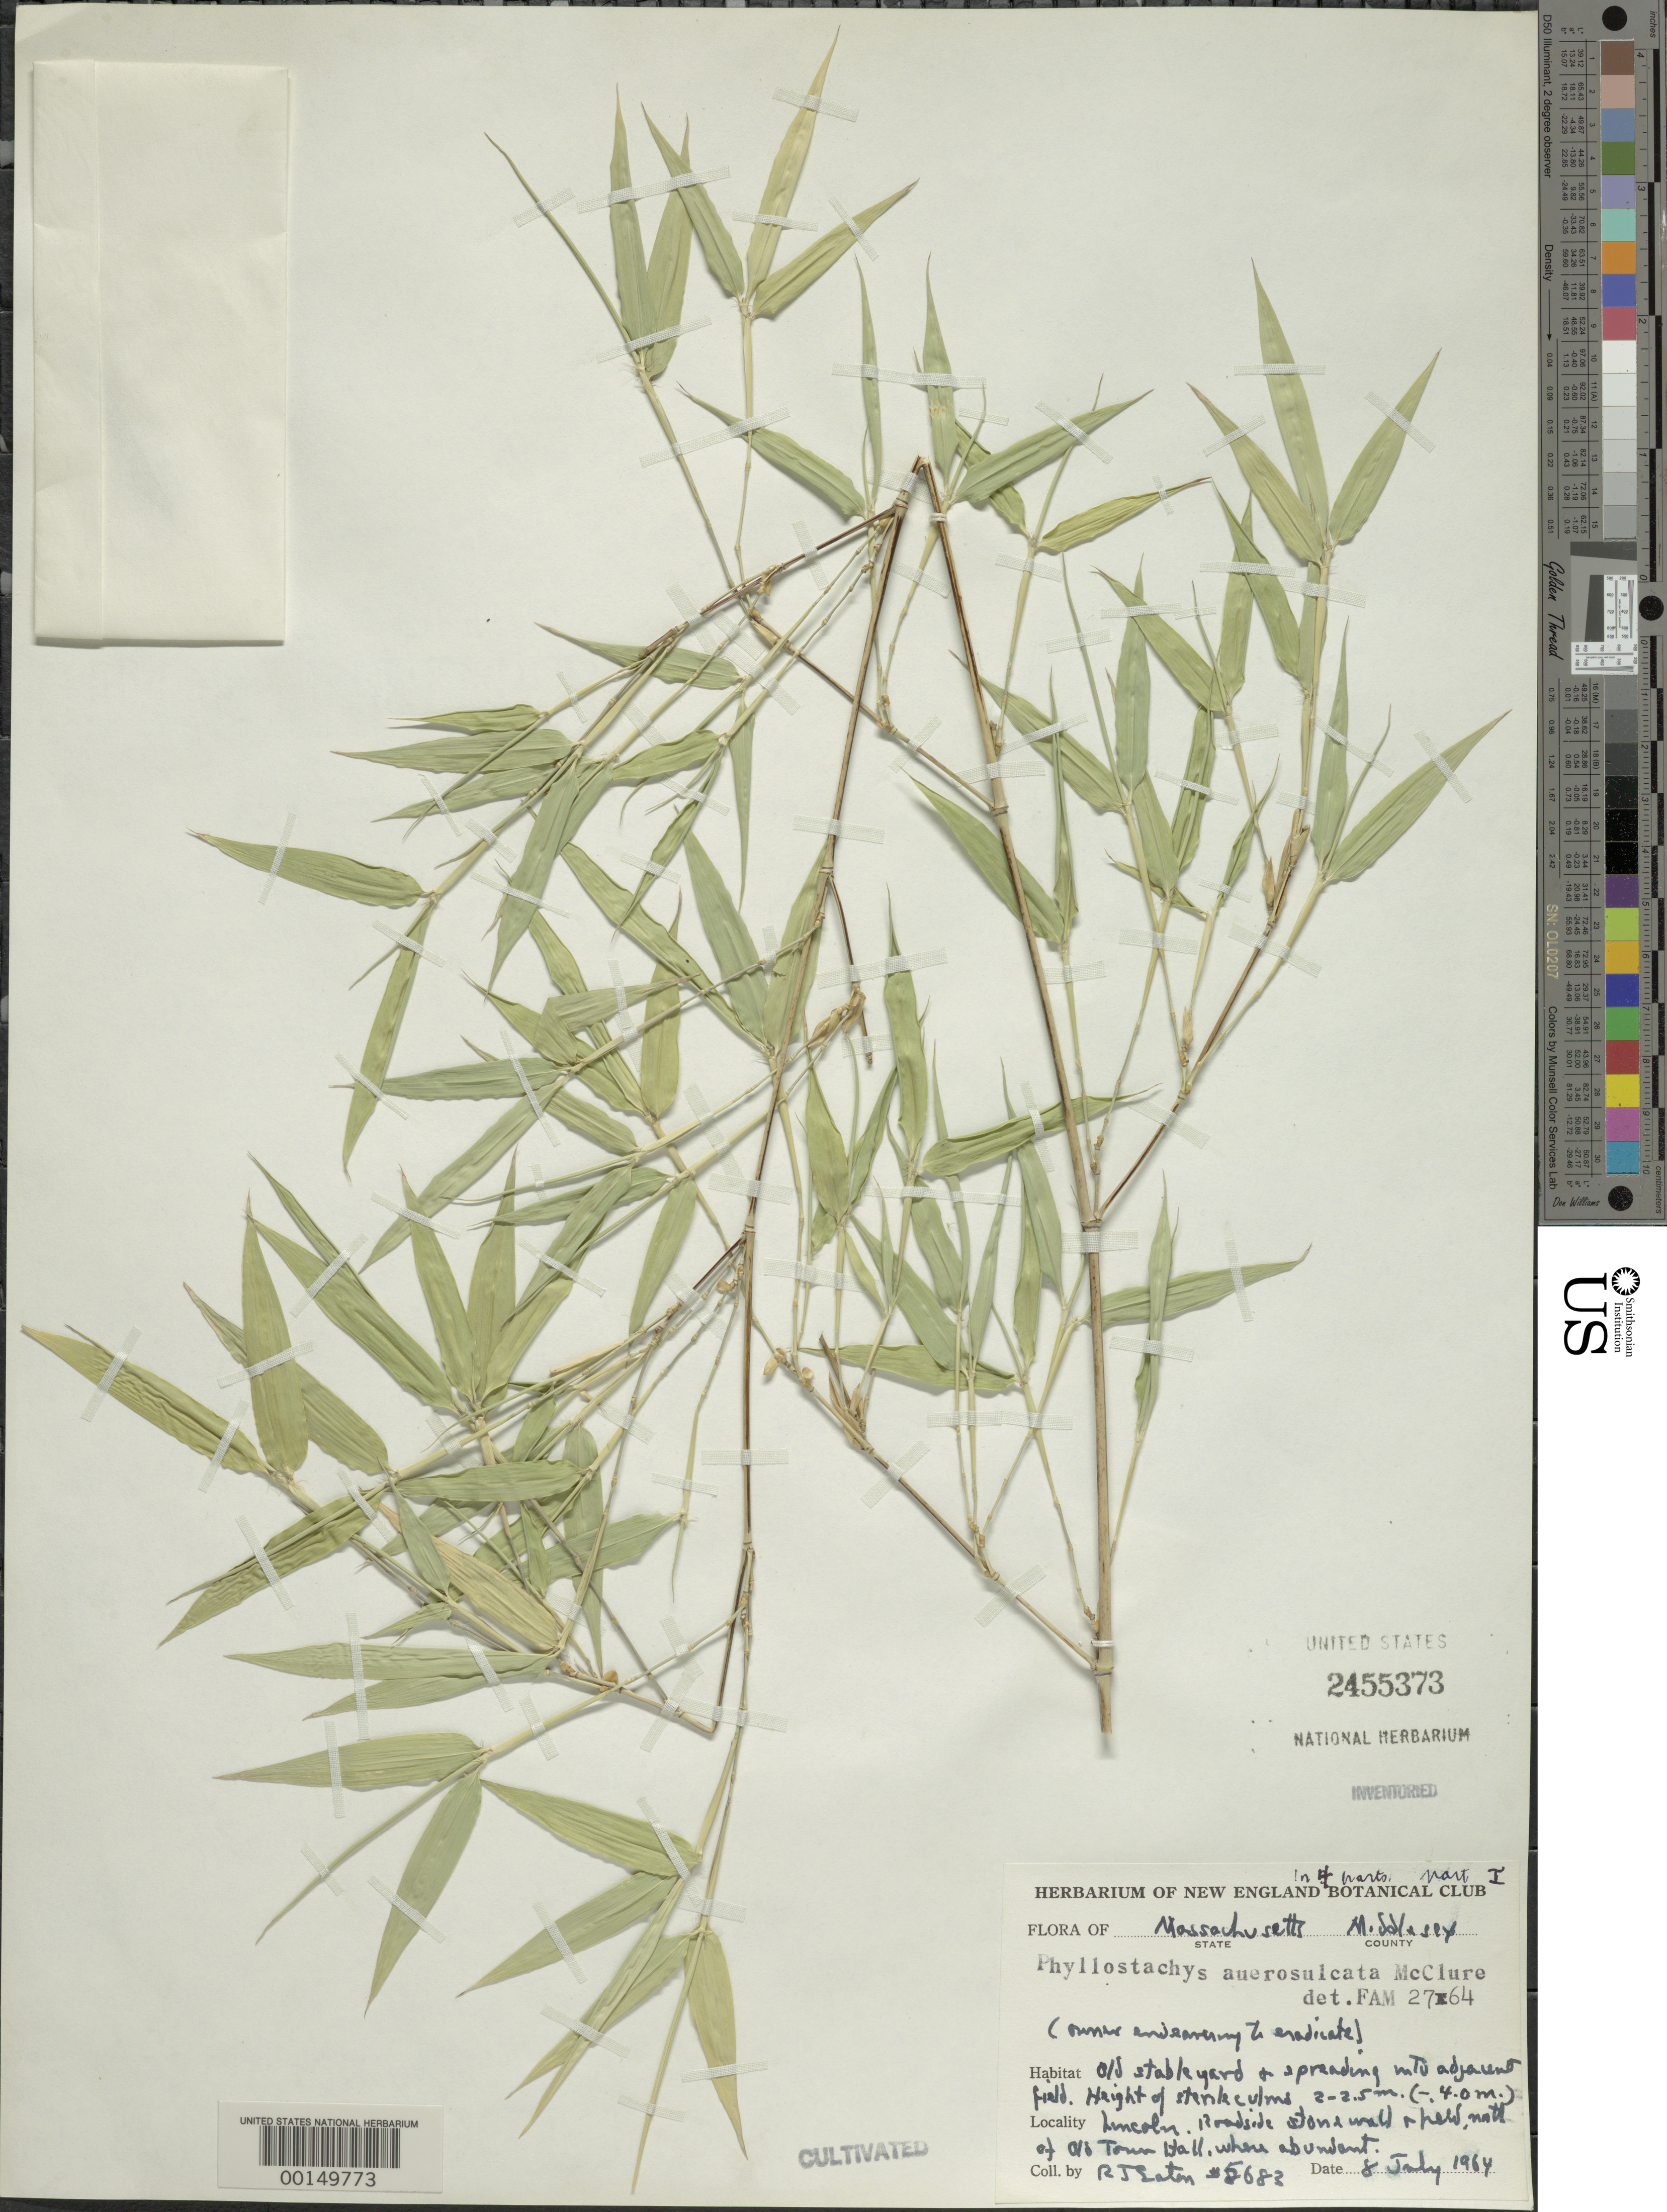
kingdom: Plantae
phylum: Tracheophyta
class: Liliopsida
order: Poales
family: Poaceae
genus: Phyllostachys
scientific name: Phyllostachys aureosulcata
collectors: R. J. Eaton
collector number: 5682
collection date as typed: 08 Jul 1964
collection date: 1964-07-08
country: United States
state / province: Massachusetts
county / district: Middlesex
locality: Lincoln, town hall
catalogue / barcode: US 2455373